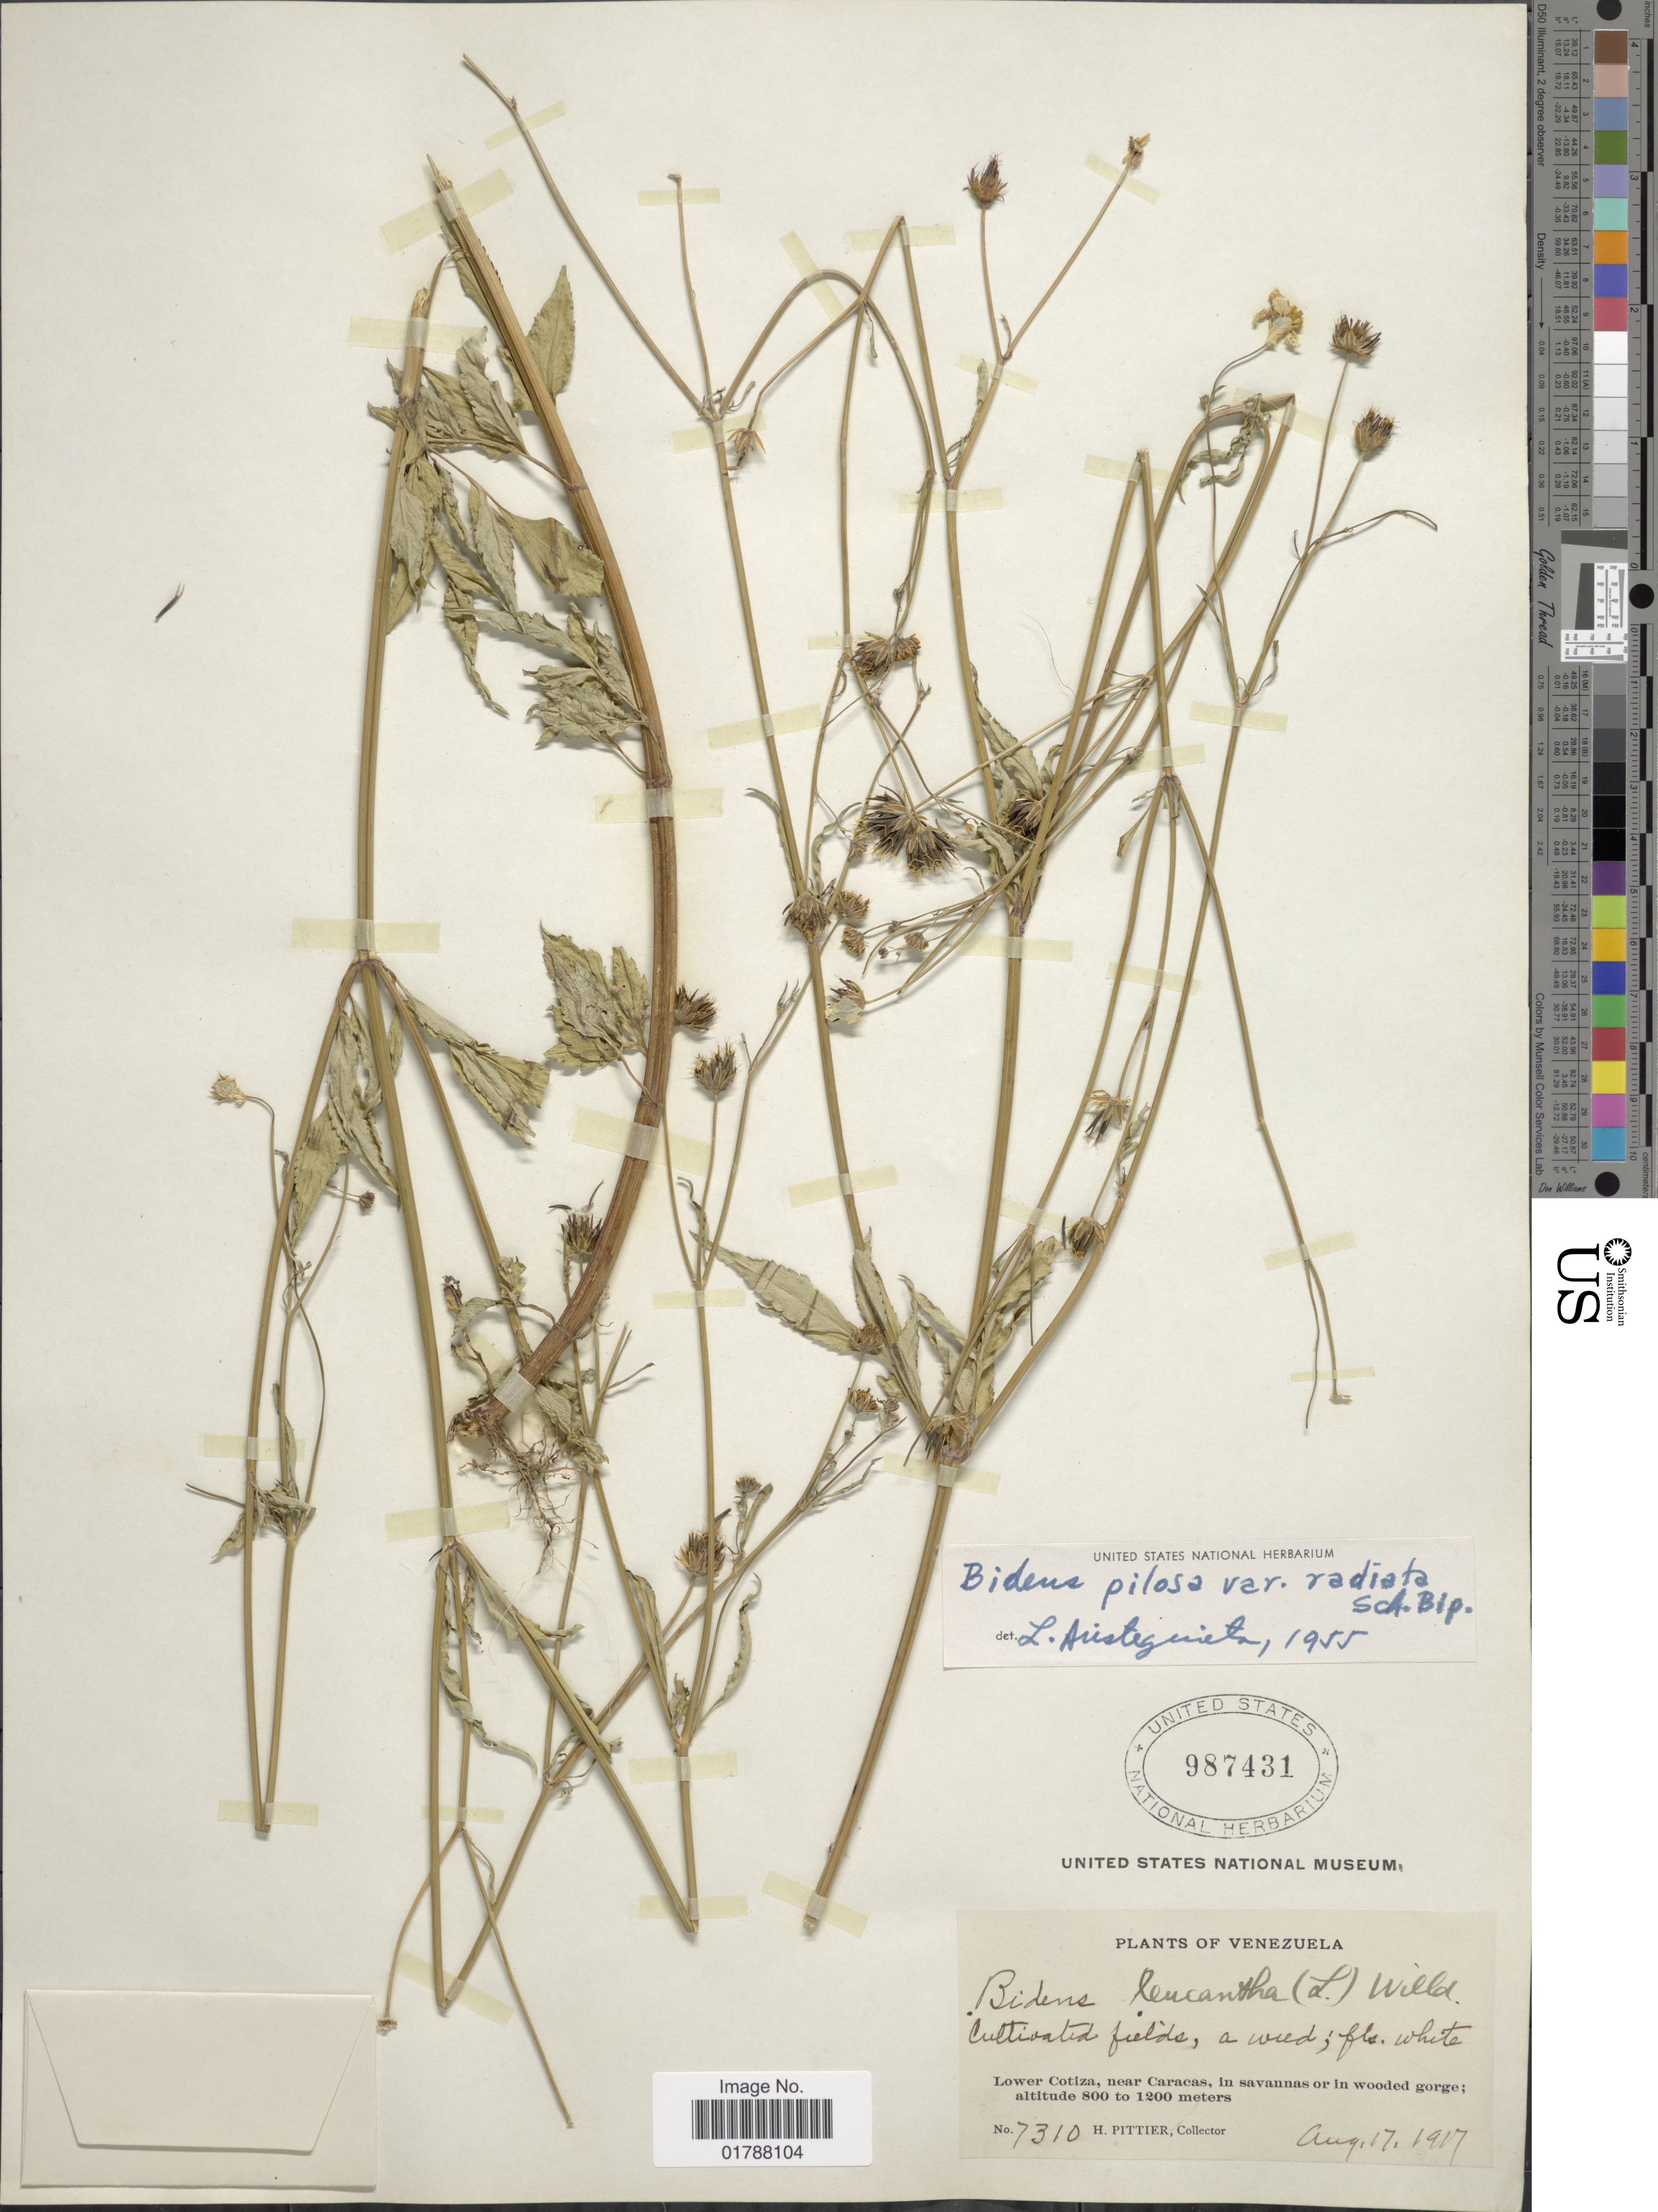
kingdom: Plantae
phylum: Tracheophyta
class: Magnoliopsida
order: Asterales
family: Asteraceae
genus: Bidens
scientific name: Bidens alba var. radiata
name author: (Sch. Bip.) R.E. Ballard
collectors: H. F. Pittier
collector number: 7310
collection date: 1917-08-17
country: Venezuela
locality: Lower Cotiza, near Caracas, in savannas or in wooded gorge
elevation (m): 800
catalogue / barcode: US 987431